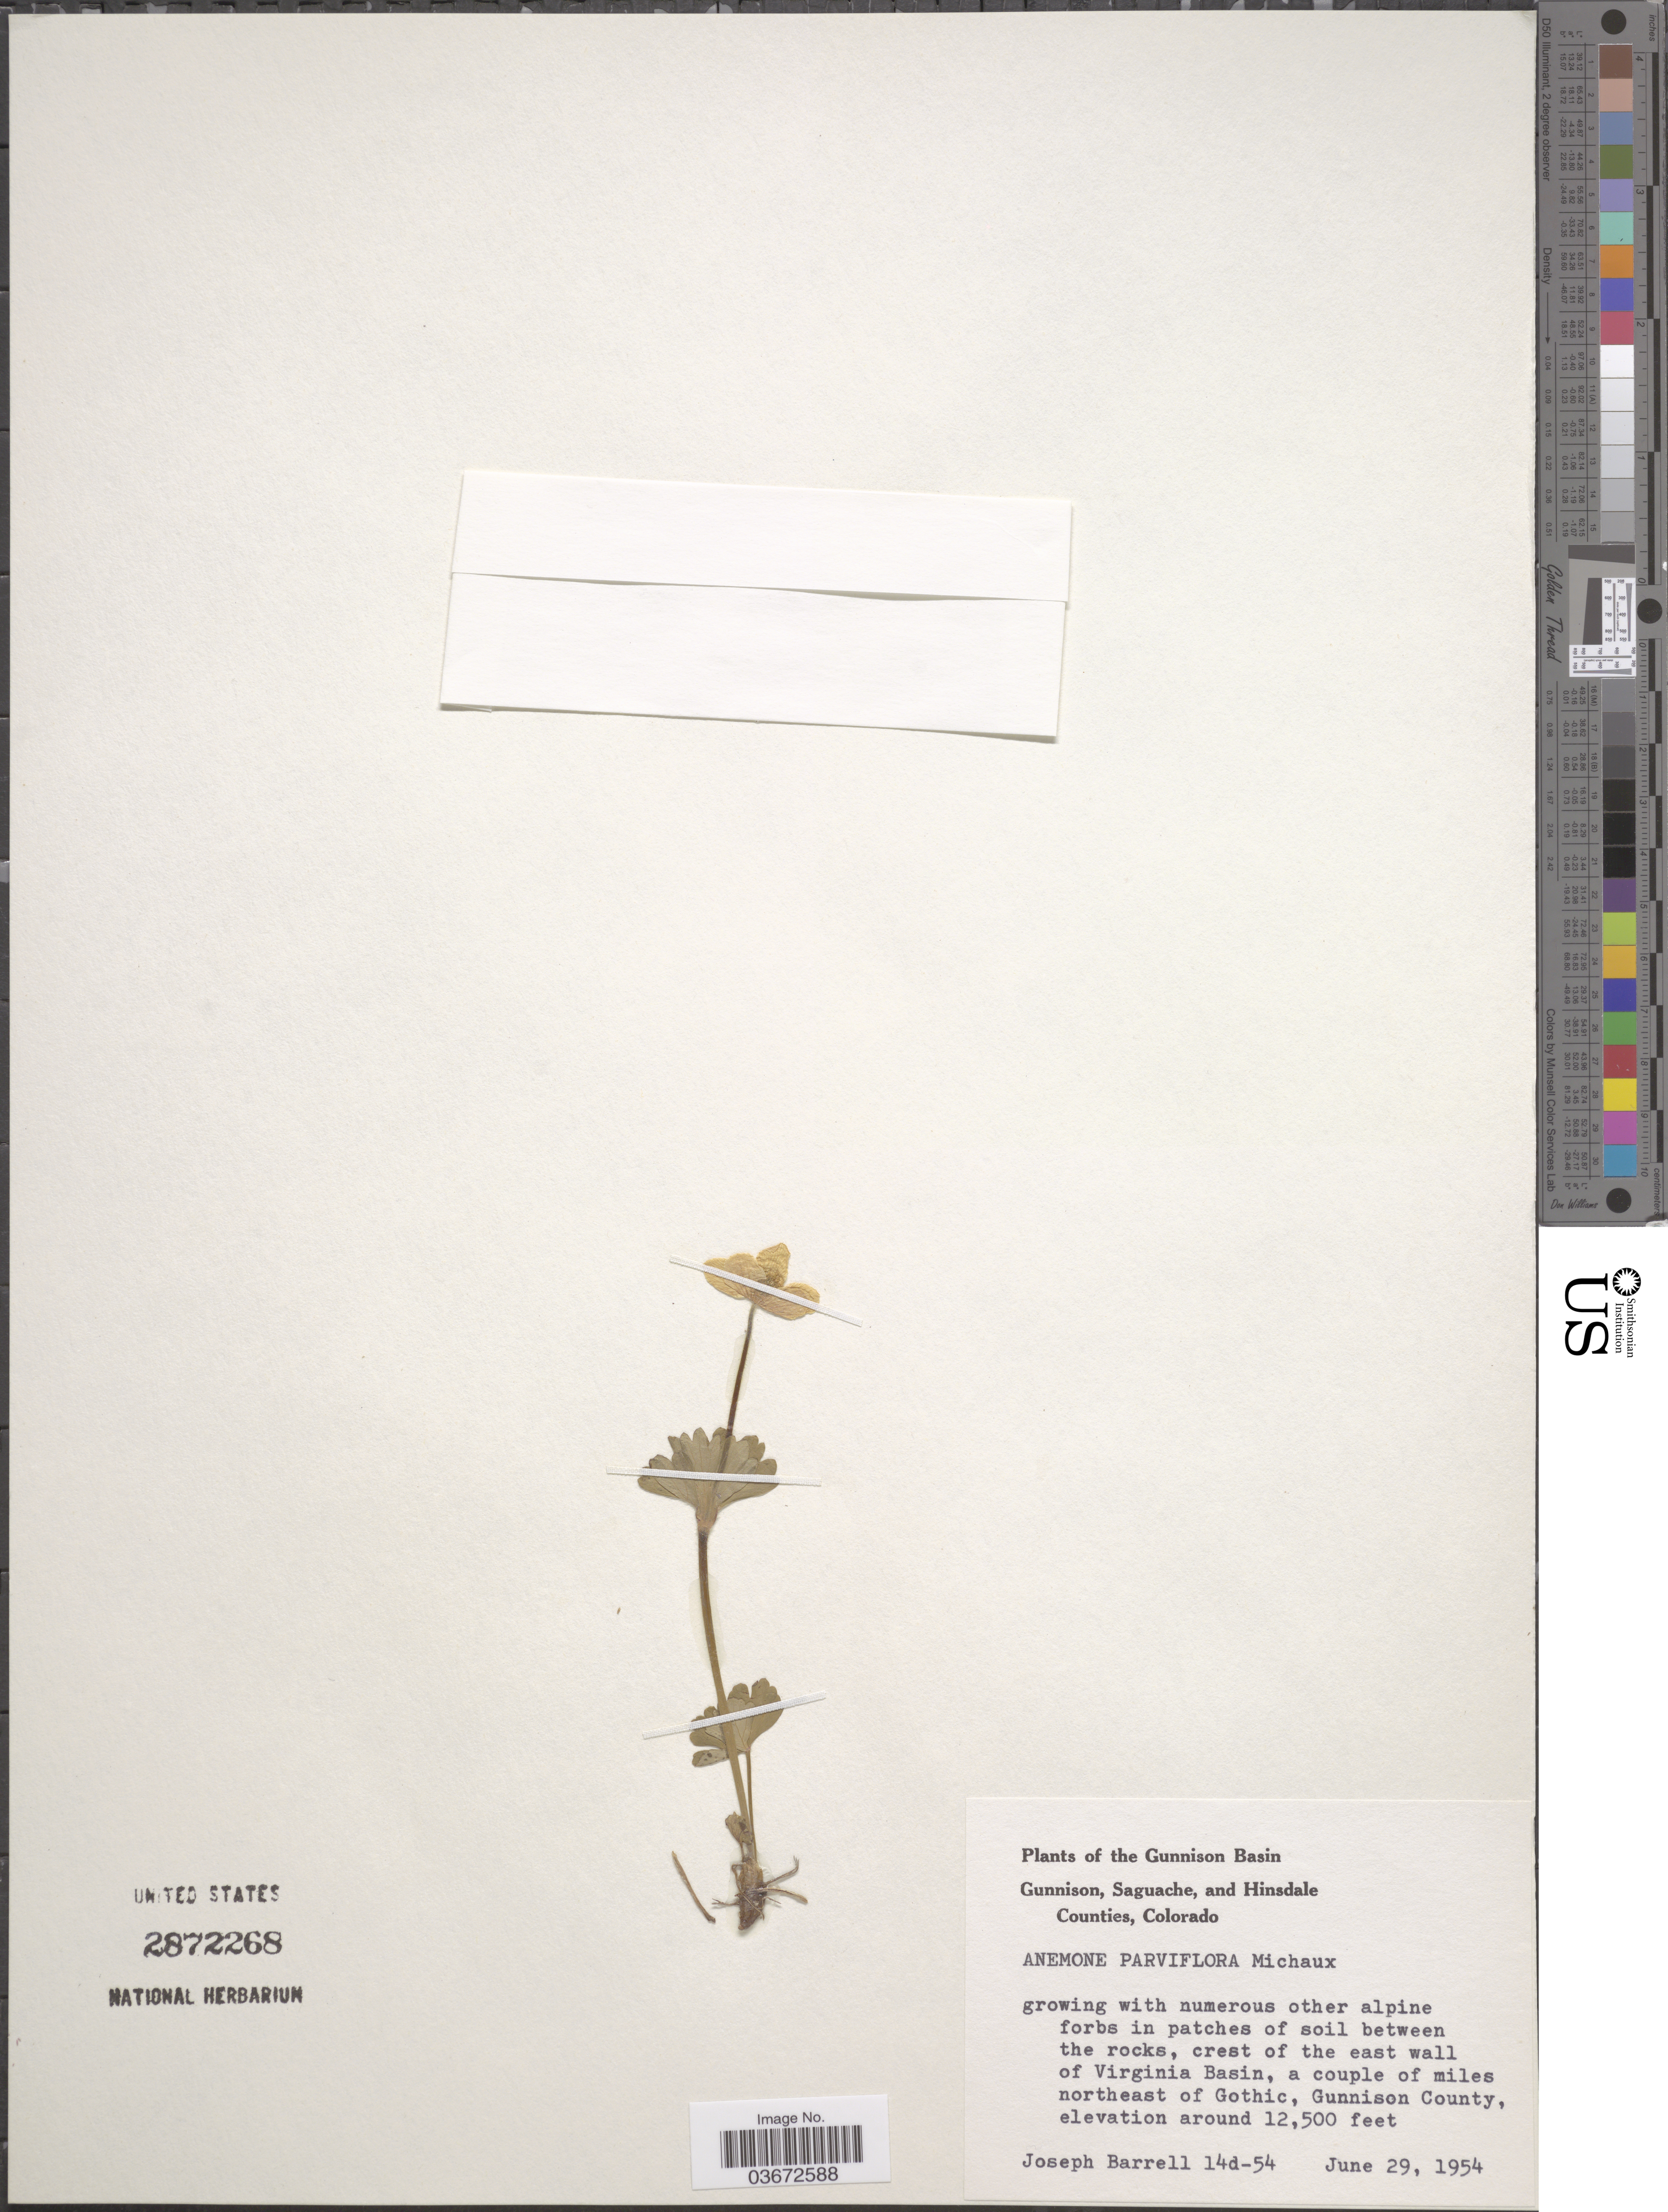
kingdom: Plantae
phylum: Tracheophyta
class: Magnoliopsida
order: Ranunculales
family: Ranunculaceae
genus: Anemone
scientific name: Anemone parviflora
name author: Michx.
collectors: J. Barrell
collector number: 14d-54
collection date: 1954-06-29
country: United States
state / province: Colorado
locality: The Gunnison Basin. Crest of the east wall of Virginia Basin, a couple of miles norhteast of Gothic, Gunnison County.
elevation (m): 3810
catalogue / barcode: US 2872268